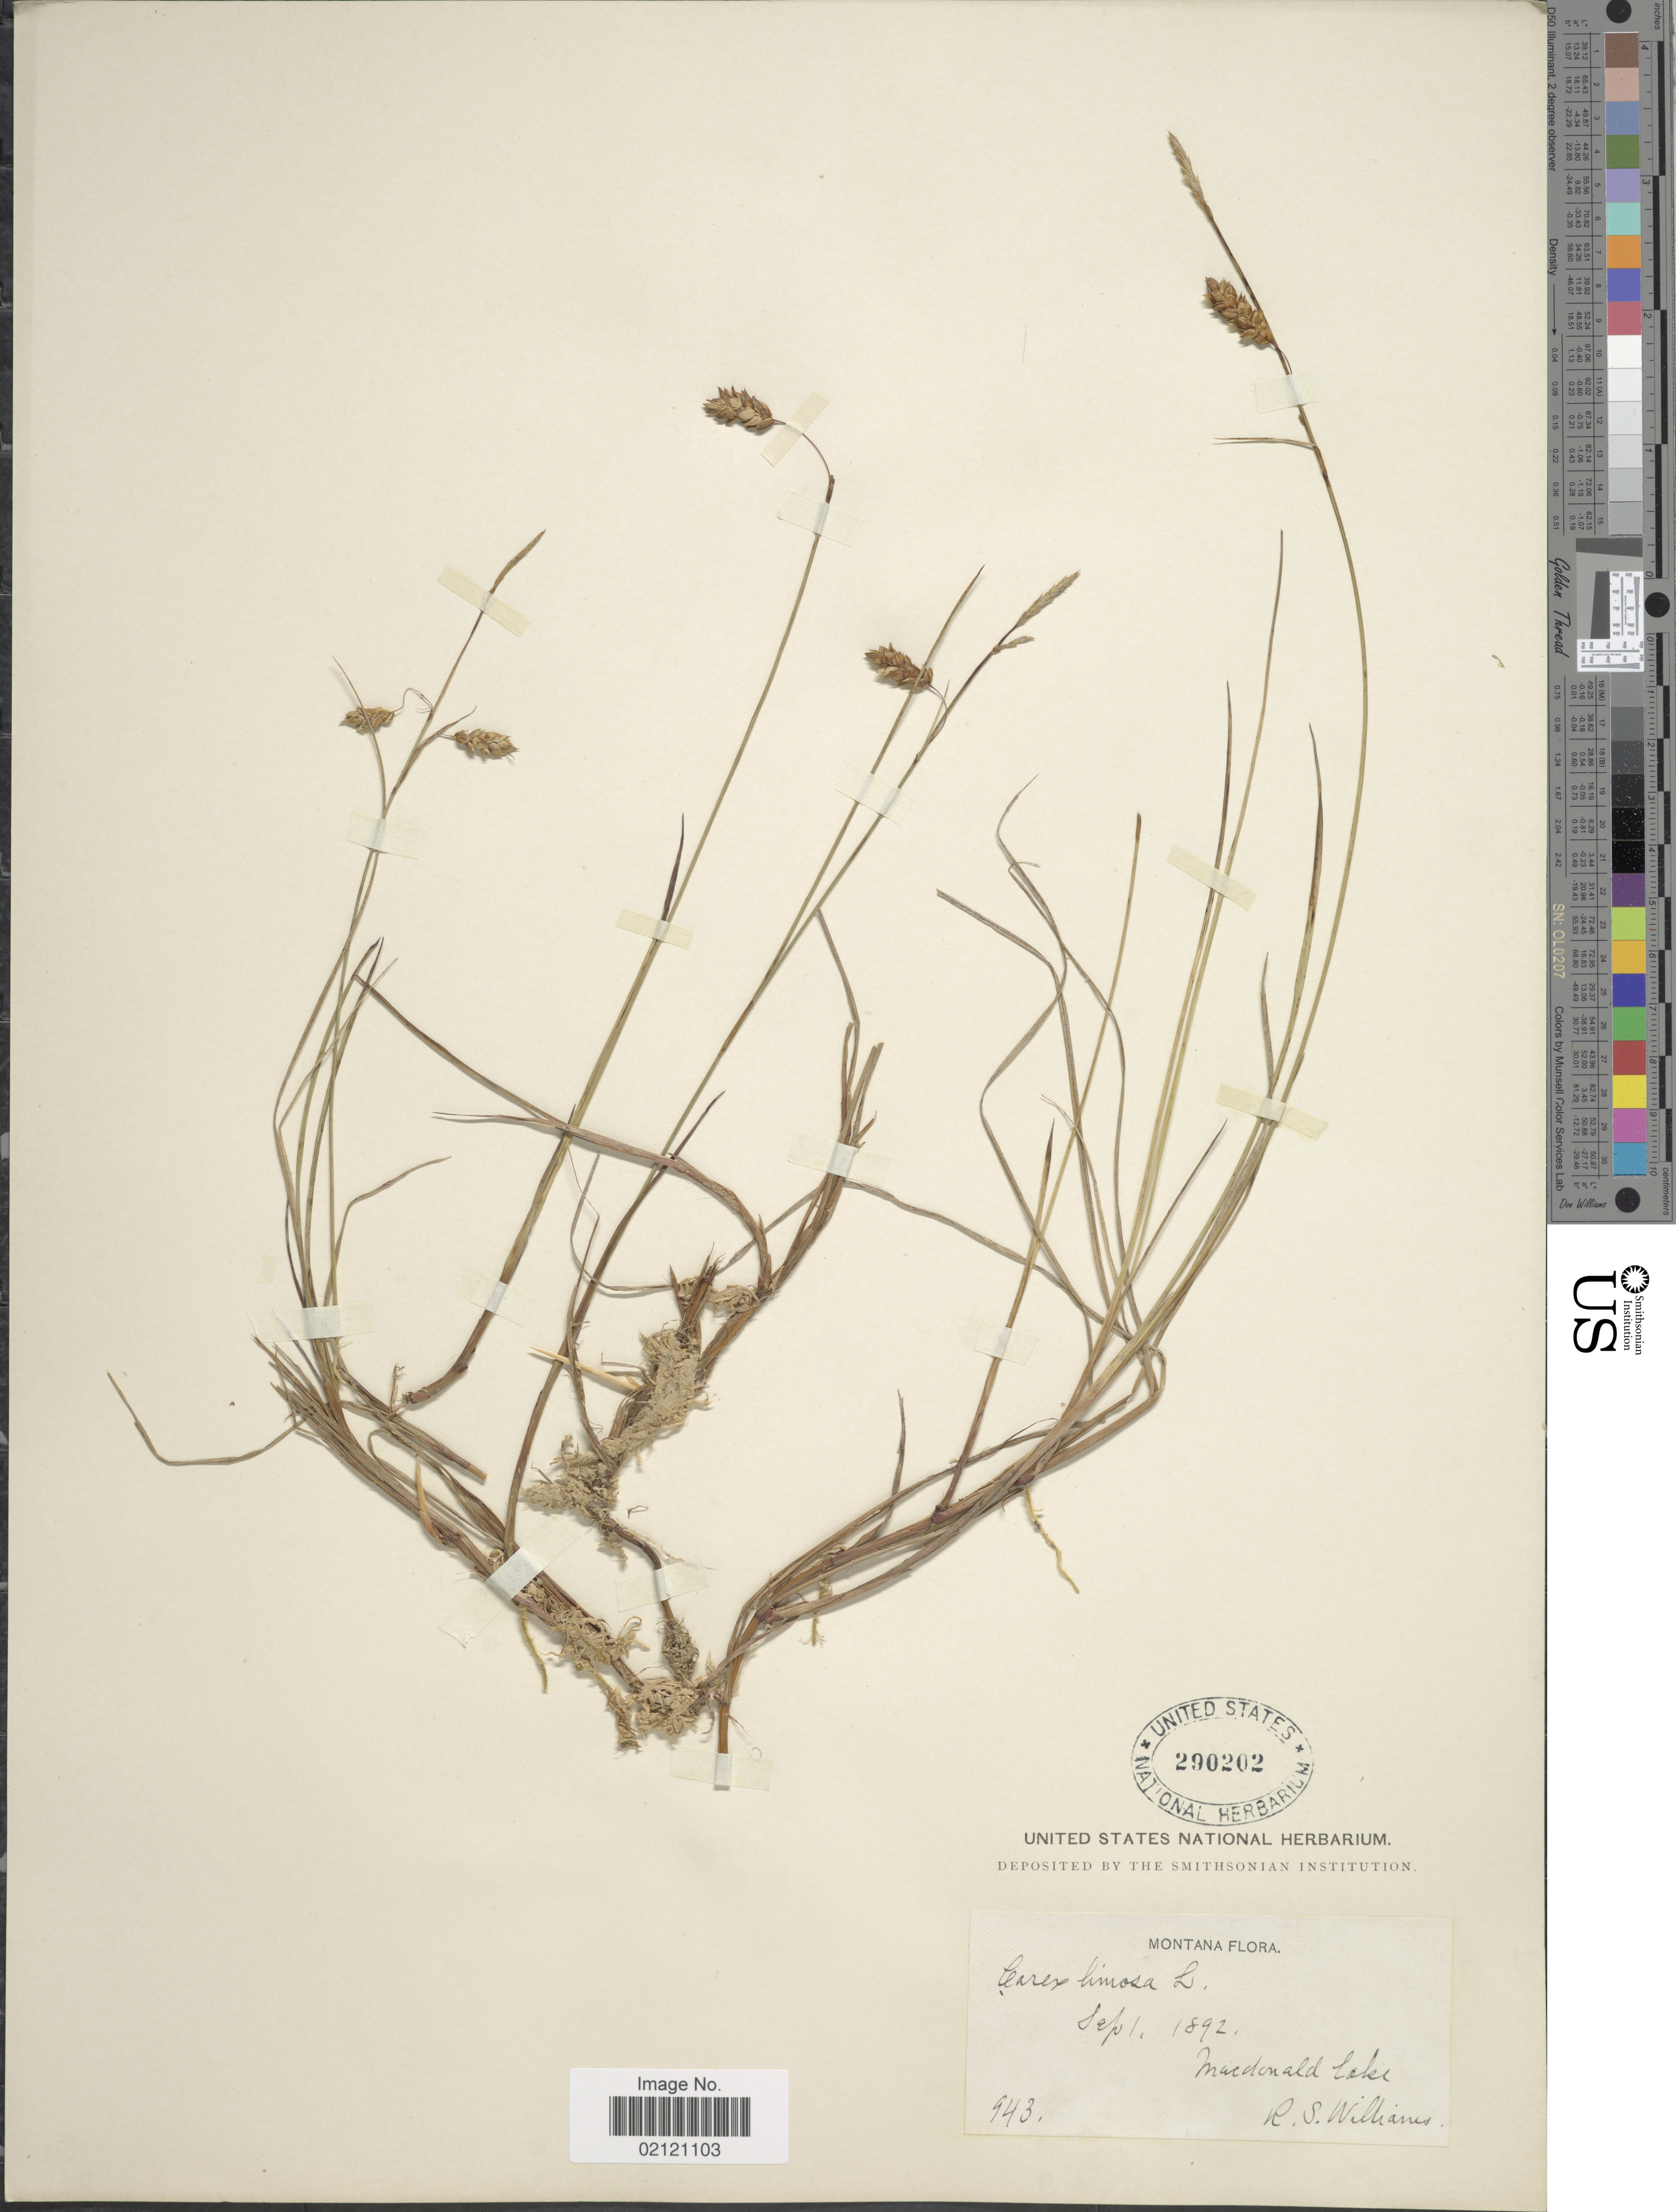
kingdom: Plantae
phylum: Tracheophyta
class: Liliopsida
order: Poales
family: Cyperaceae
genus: Carex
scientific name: Carex limosa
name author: L.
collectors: R. S. Williams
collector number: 943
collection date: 1892-09-01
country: United States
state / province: Montana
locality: Macdonald Lake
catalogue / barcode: US 290202